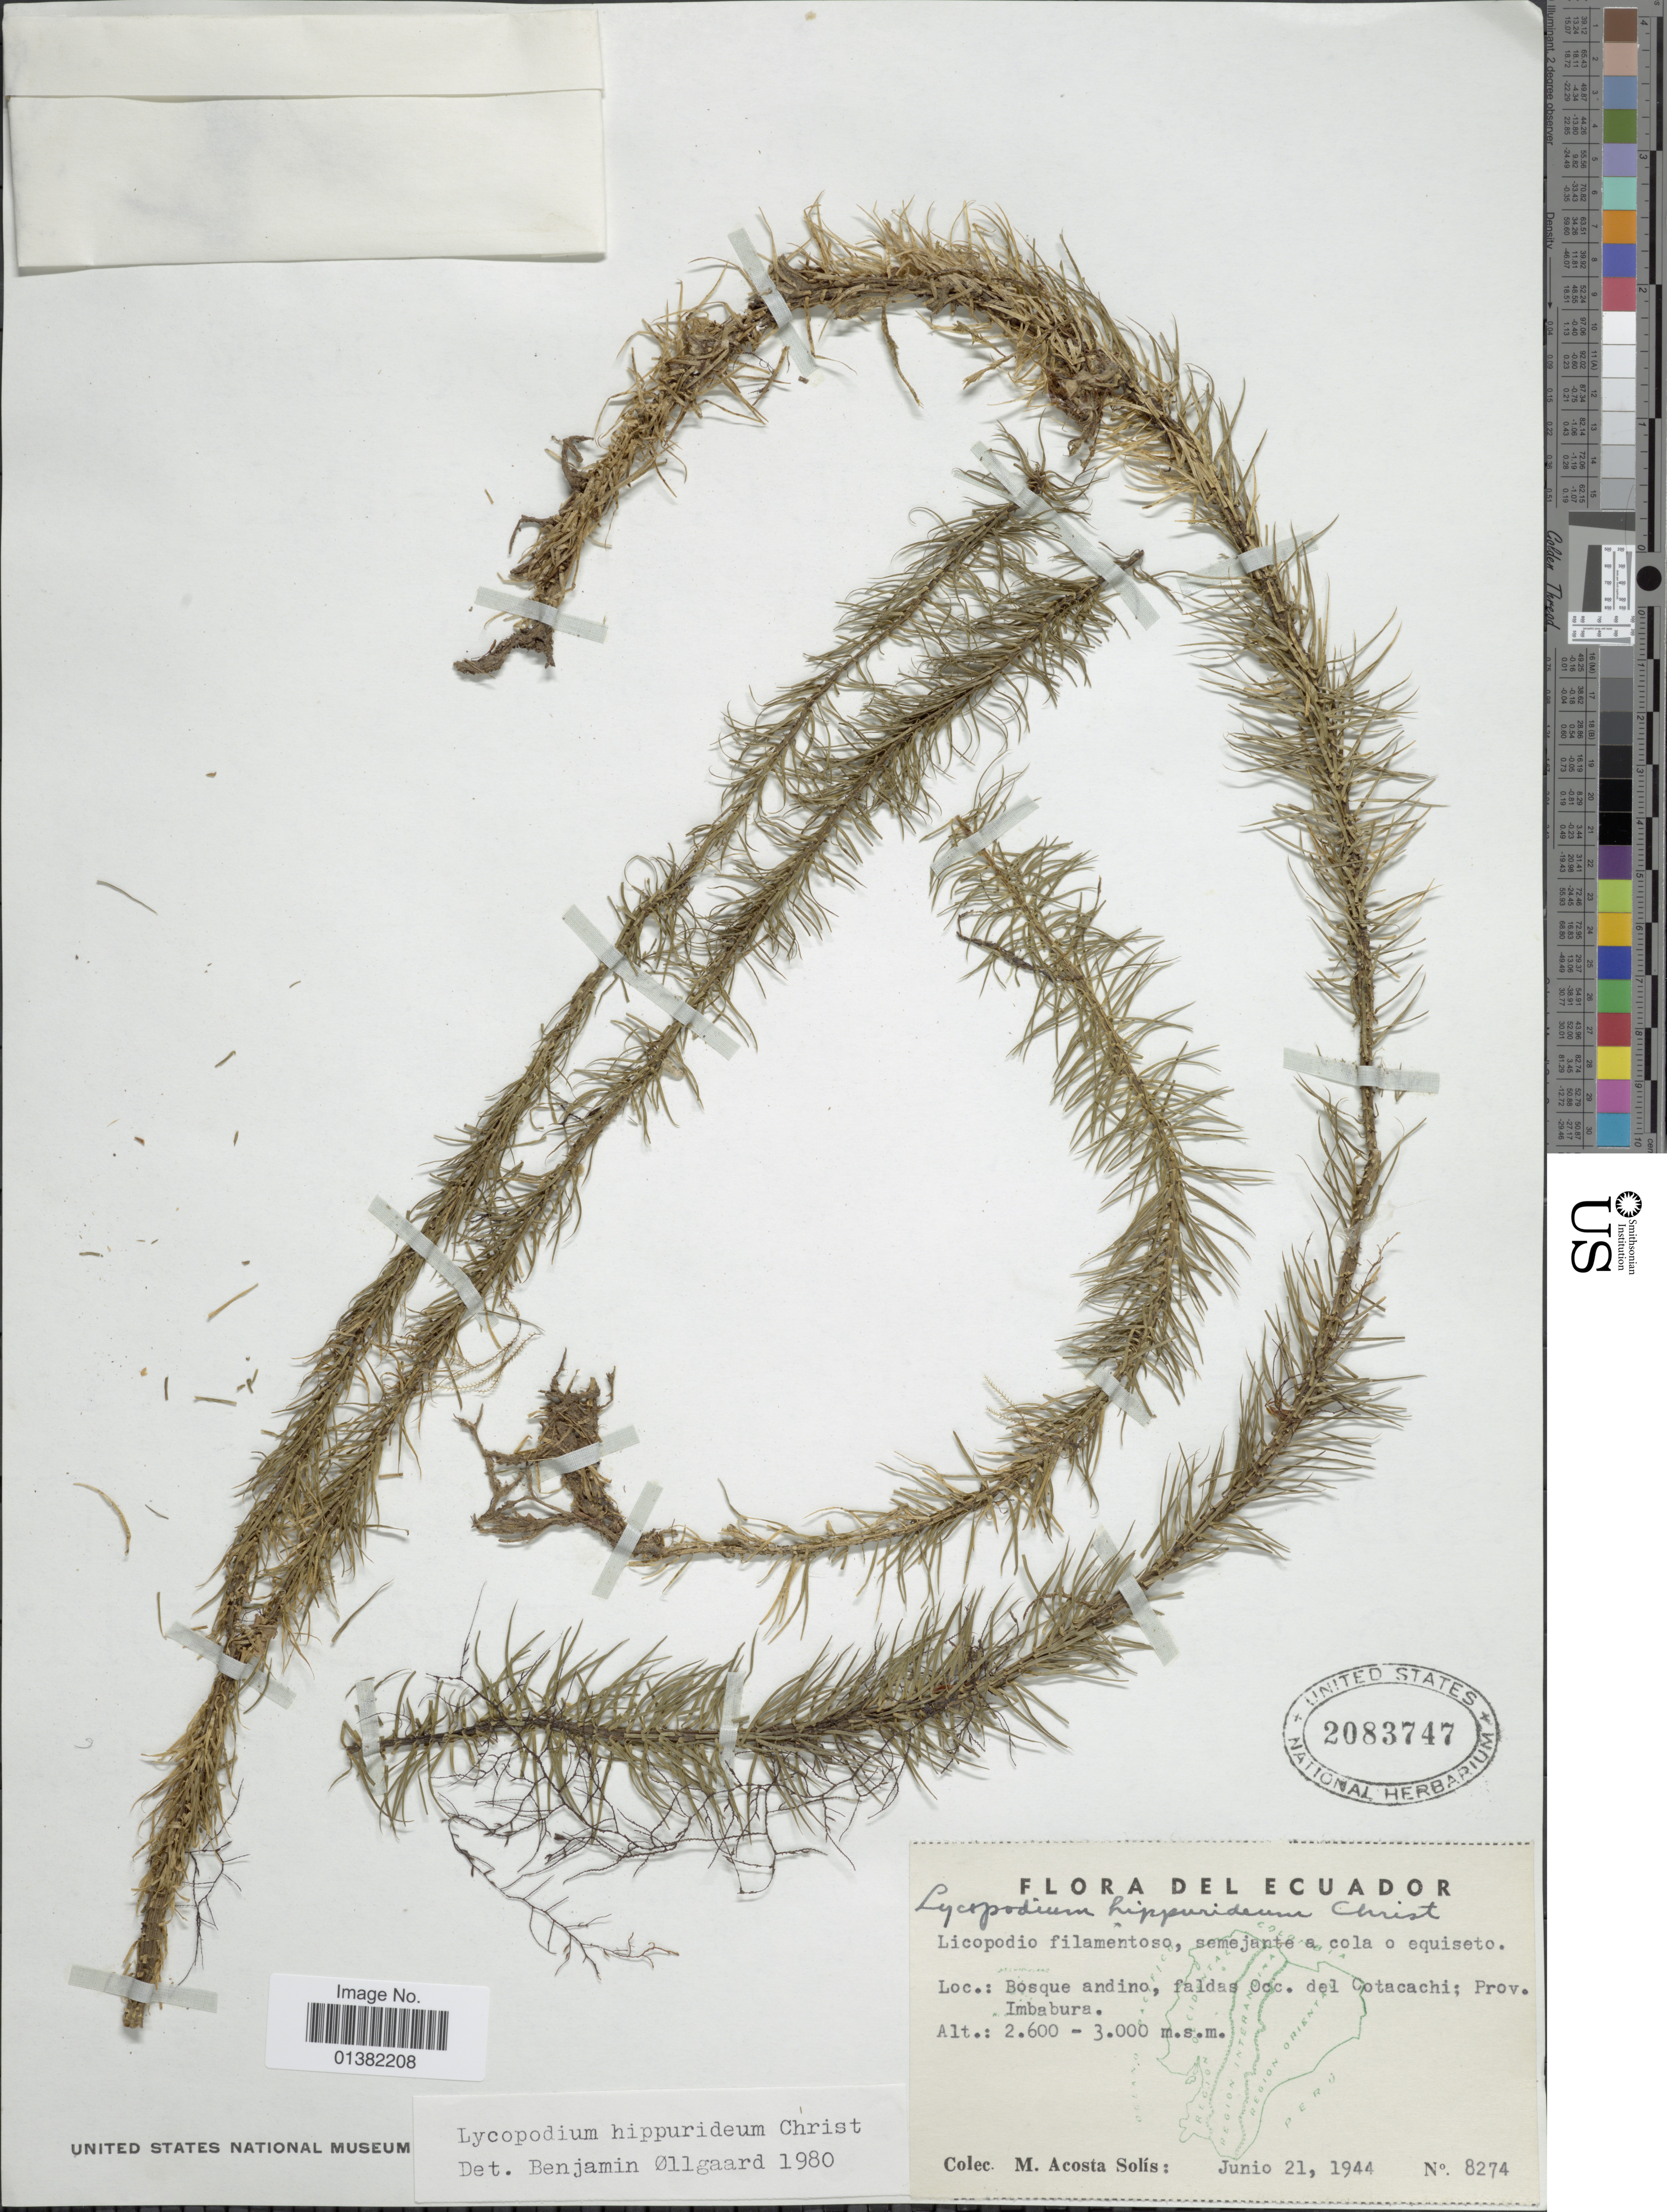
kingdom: Plantae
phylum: Tracheophyta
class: Lycopodiopsida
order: Lycopodiales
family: Lycopodiaceae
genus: Phlegmariurus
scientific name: Phlegmariurus hippurideus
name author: (Christ) B. Øllg.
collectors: M. Acosta Solis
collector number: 8274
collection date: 1944-06-21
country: Ecuador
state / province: Imbabura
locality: Bosque andino, faldas Occ. del Cotacachi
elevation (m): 2600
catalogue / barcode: US 2083747